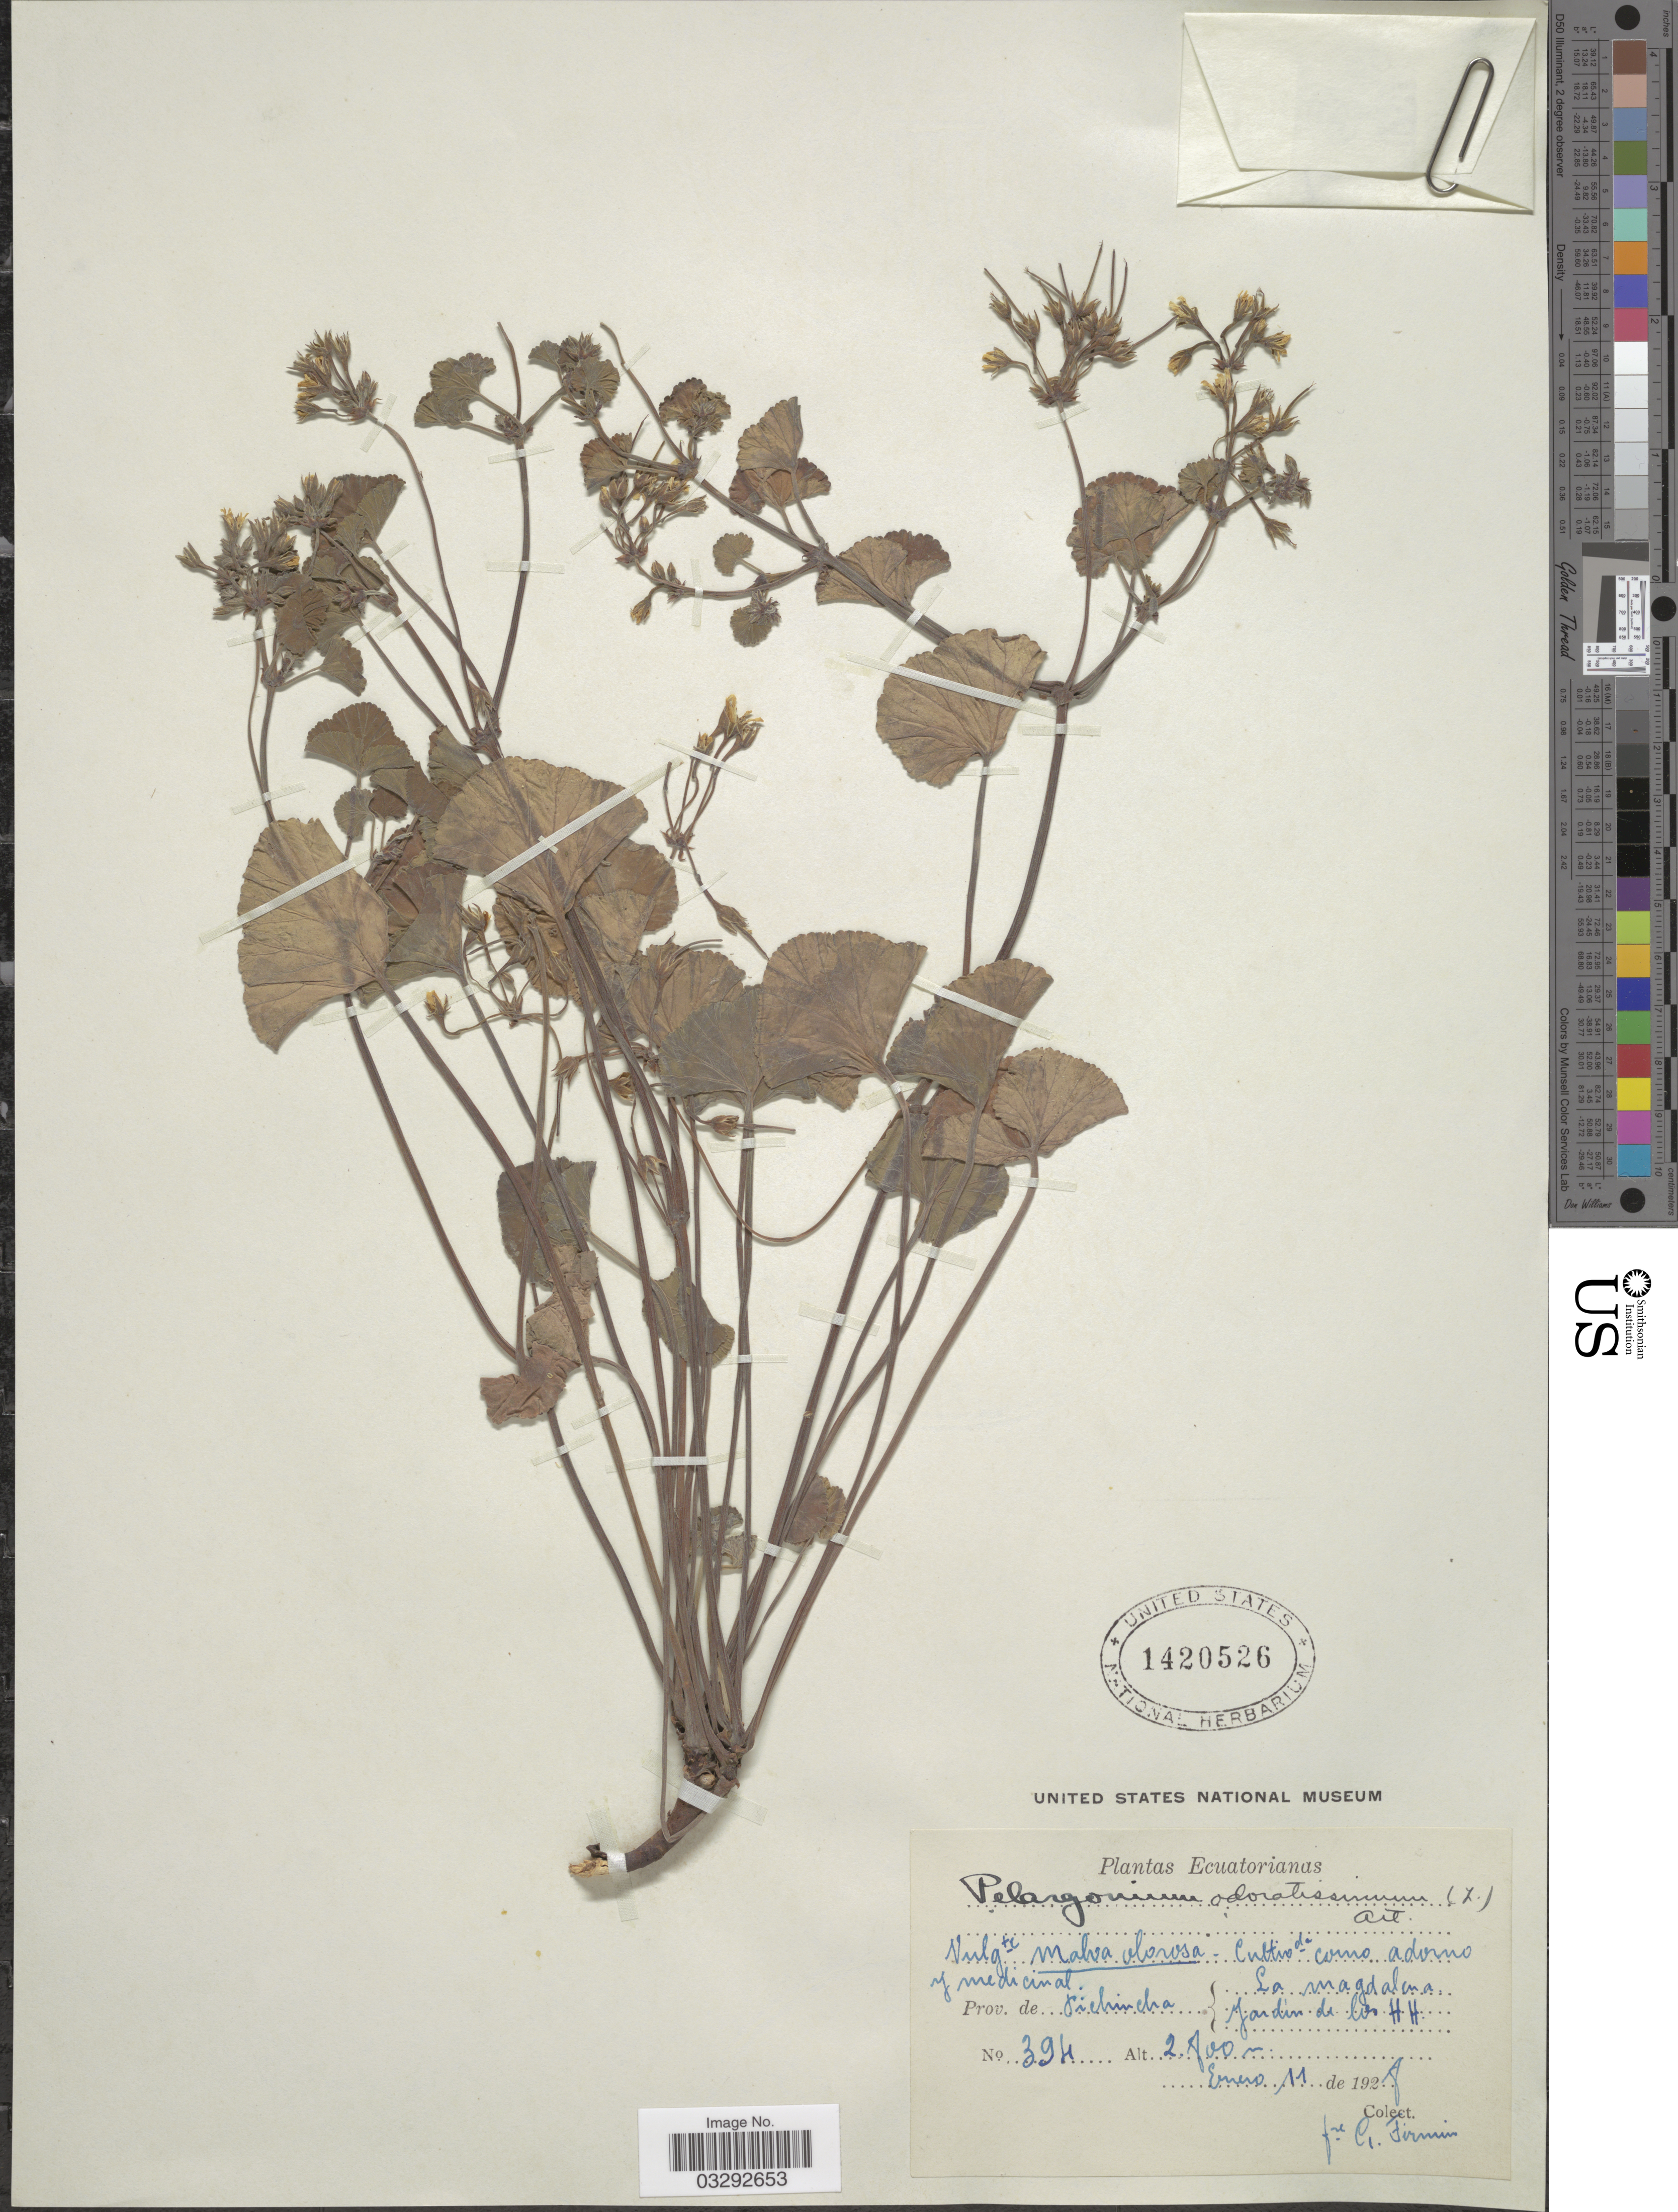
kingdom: Plantae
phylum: Tracheophyta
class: Magnoliopsida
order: Geraniales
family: Geraniaceae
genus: Pelargonium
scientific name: Pelargonium odoratissimum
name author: (L.) L'Hér.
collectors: F. Firmin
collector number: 394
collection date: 1928-01-11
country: Ecuador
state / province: Pichincha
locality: La Magdalena, Jardín de los H.H.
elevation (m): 2800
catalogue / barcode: US 1420526